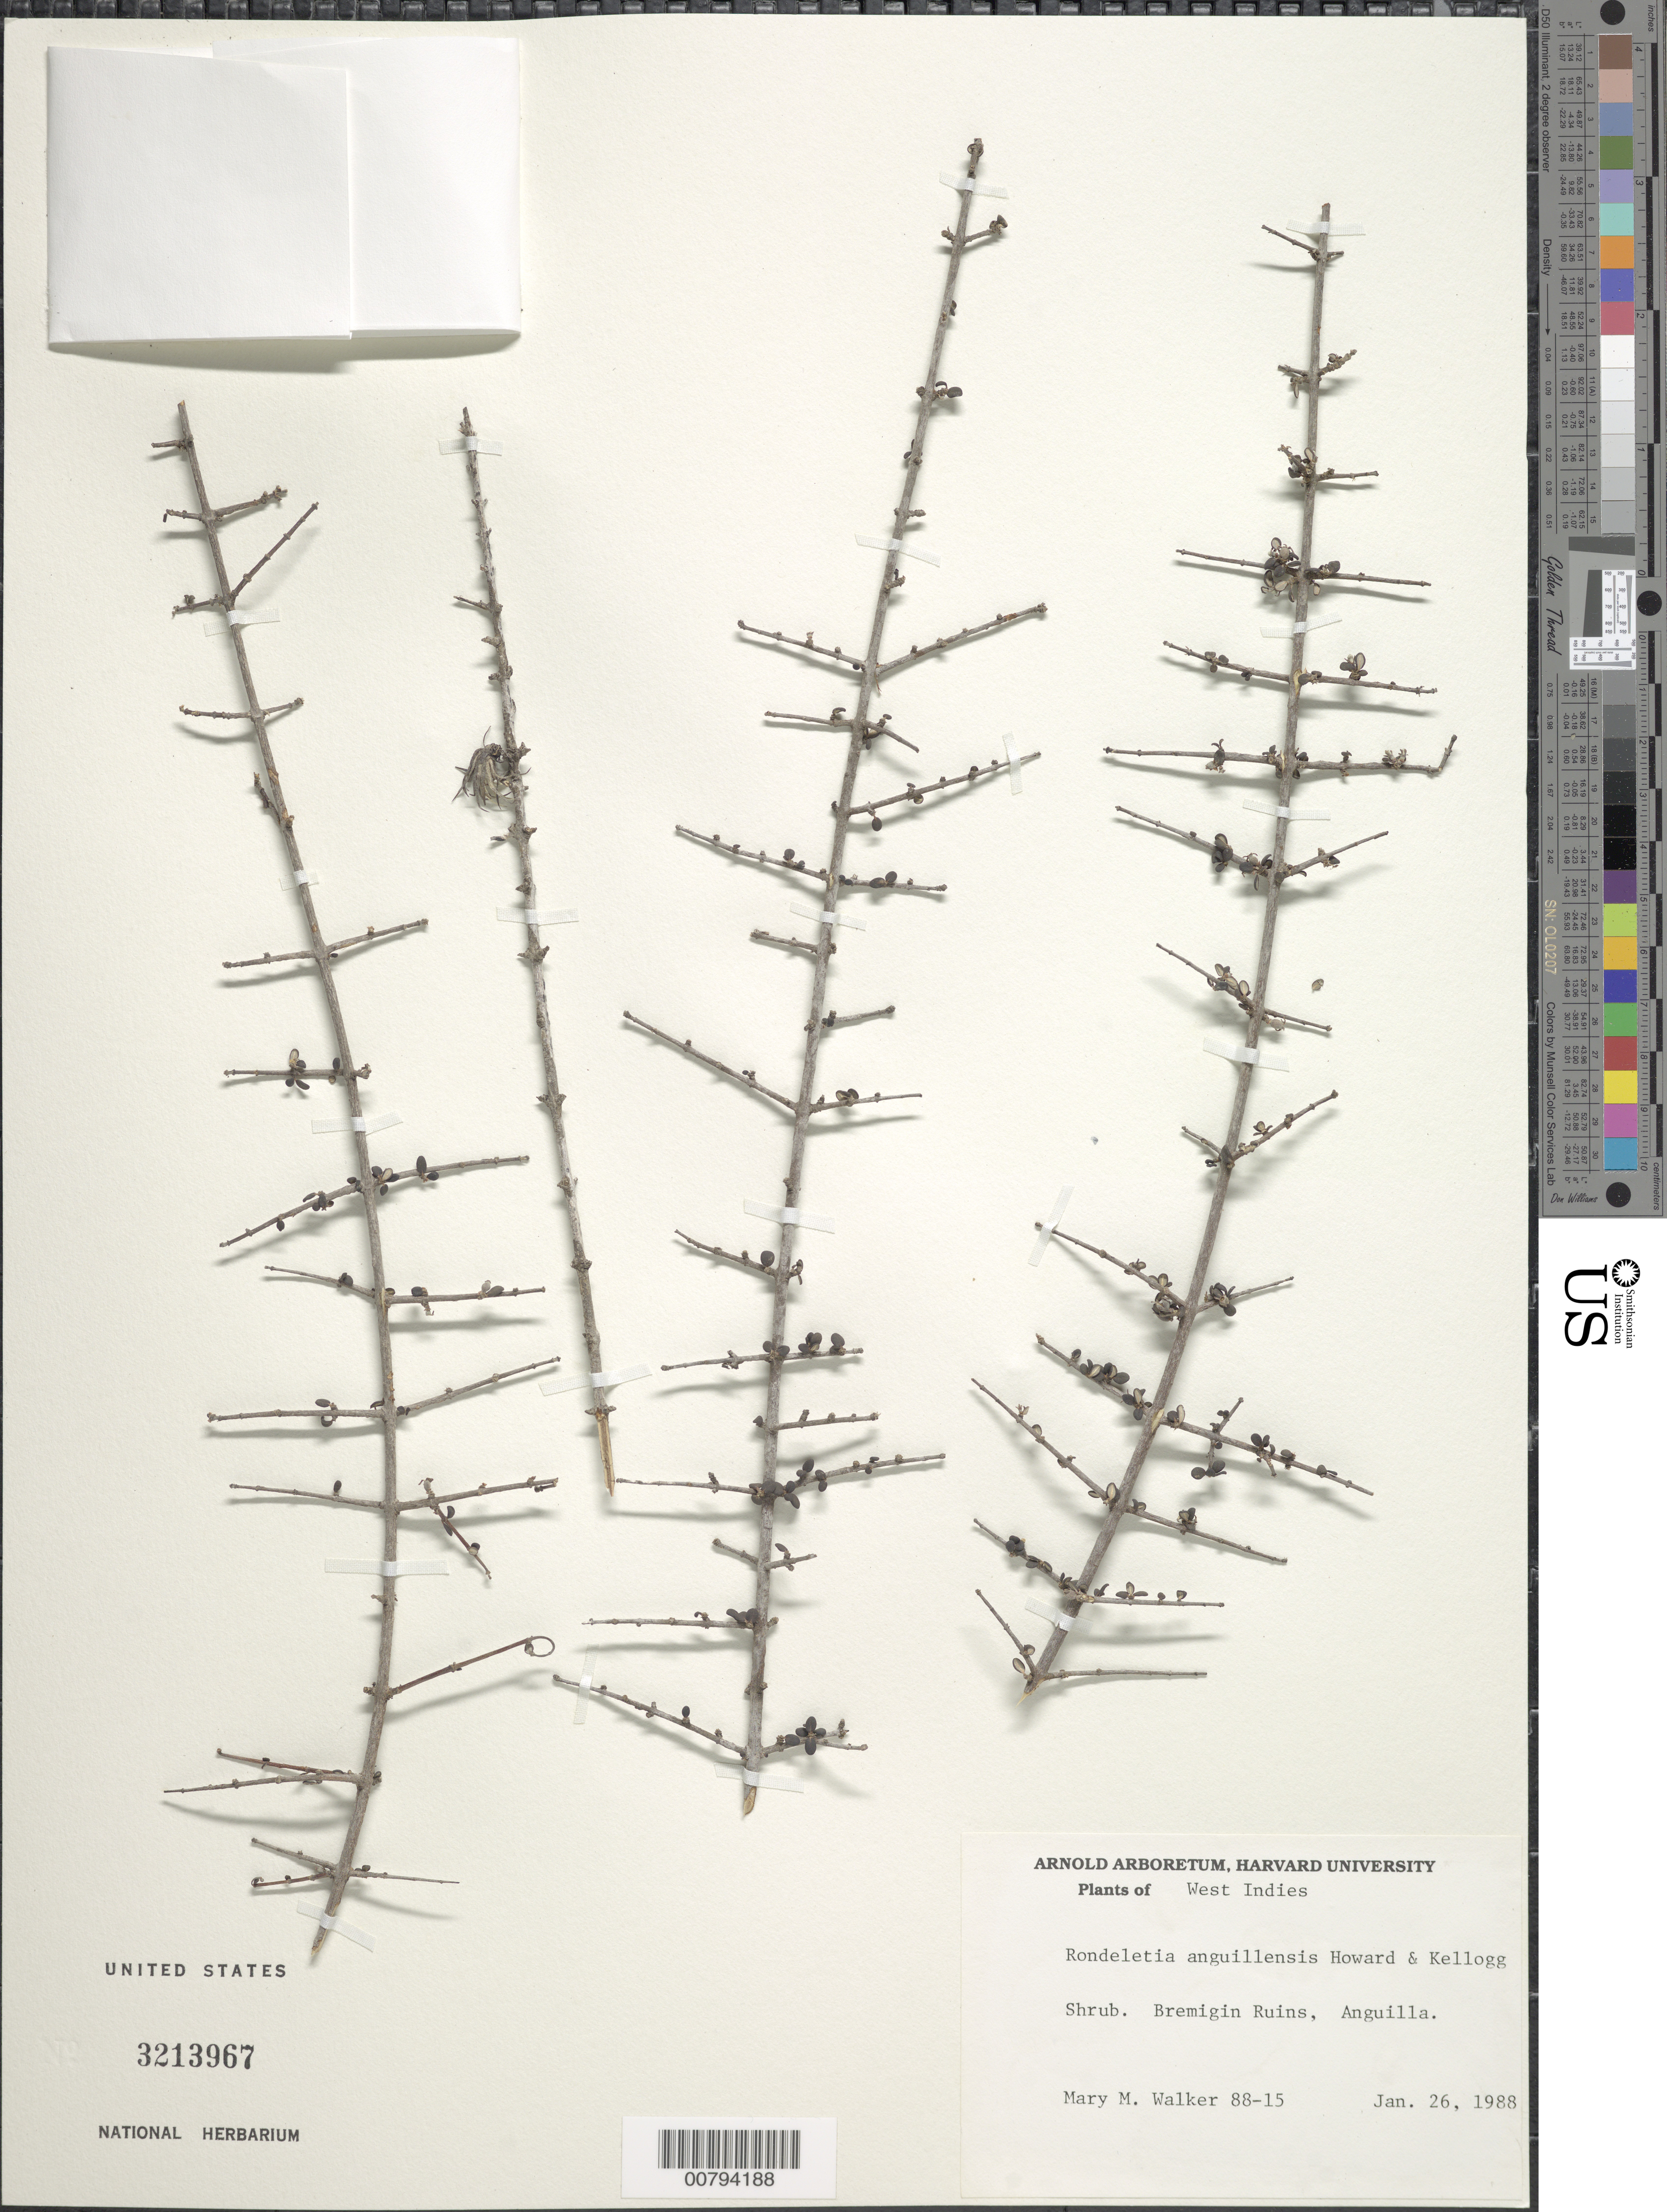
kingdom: Plantae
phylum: Tracheophyta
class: Magnoliopsida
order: Gentianales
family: Rubiaceae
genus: Rondeletia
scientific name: Rondeletia anguillensis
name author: R.A. Howard & E.A. Kellogg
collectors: M. Walker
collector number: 88-15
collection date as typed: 26 Jan 1988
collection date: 1988-01-26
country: Anguilla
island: Anguilla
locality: Bremigin Ruins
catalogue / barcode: US 3213967